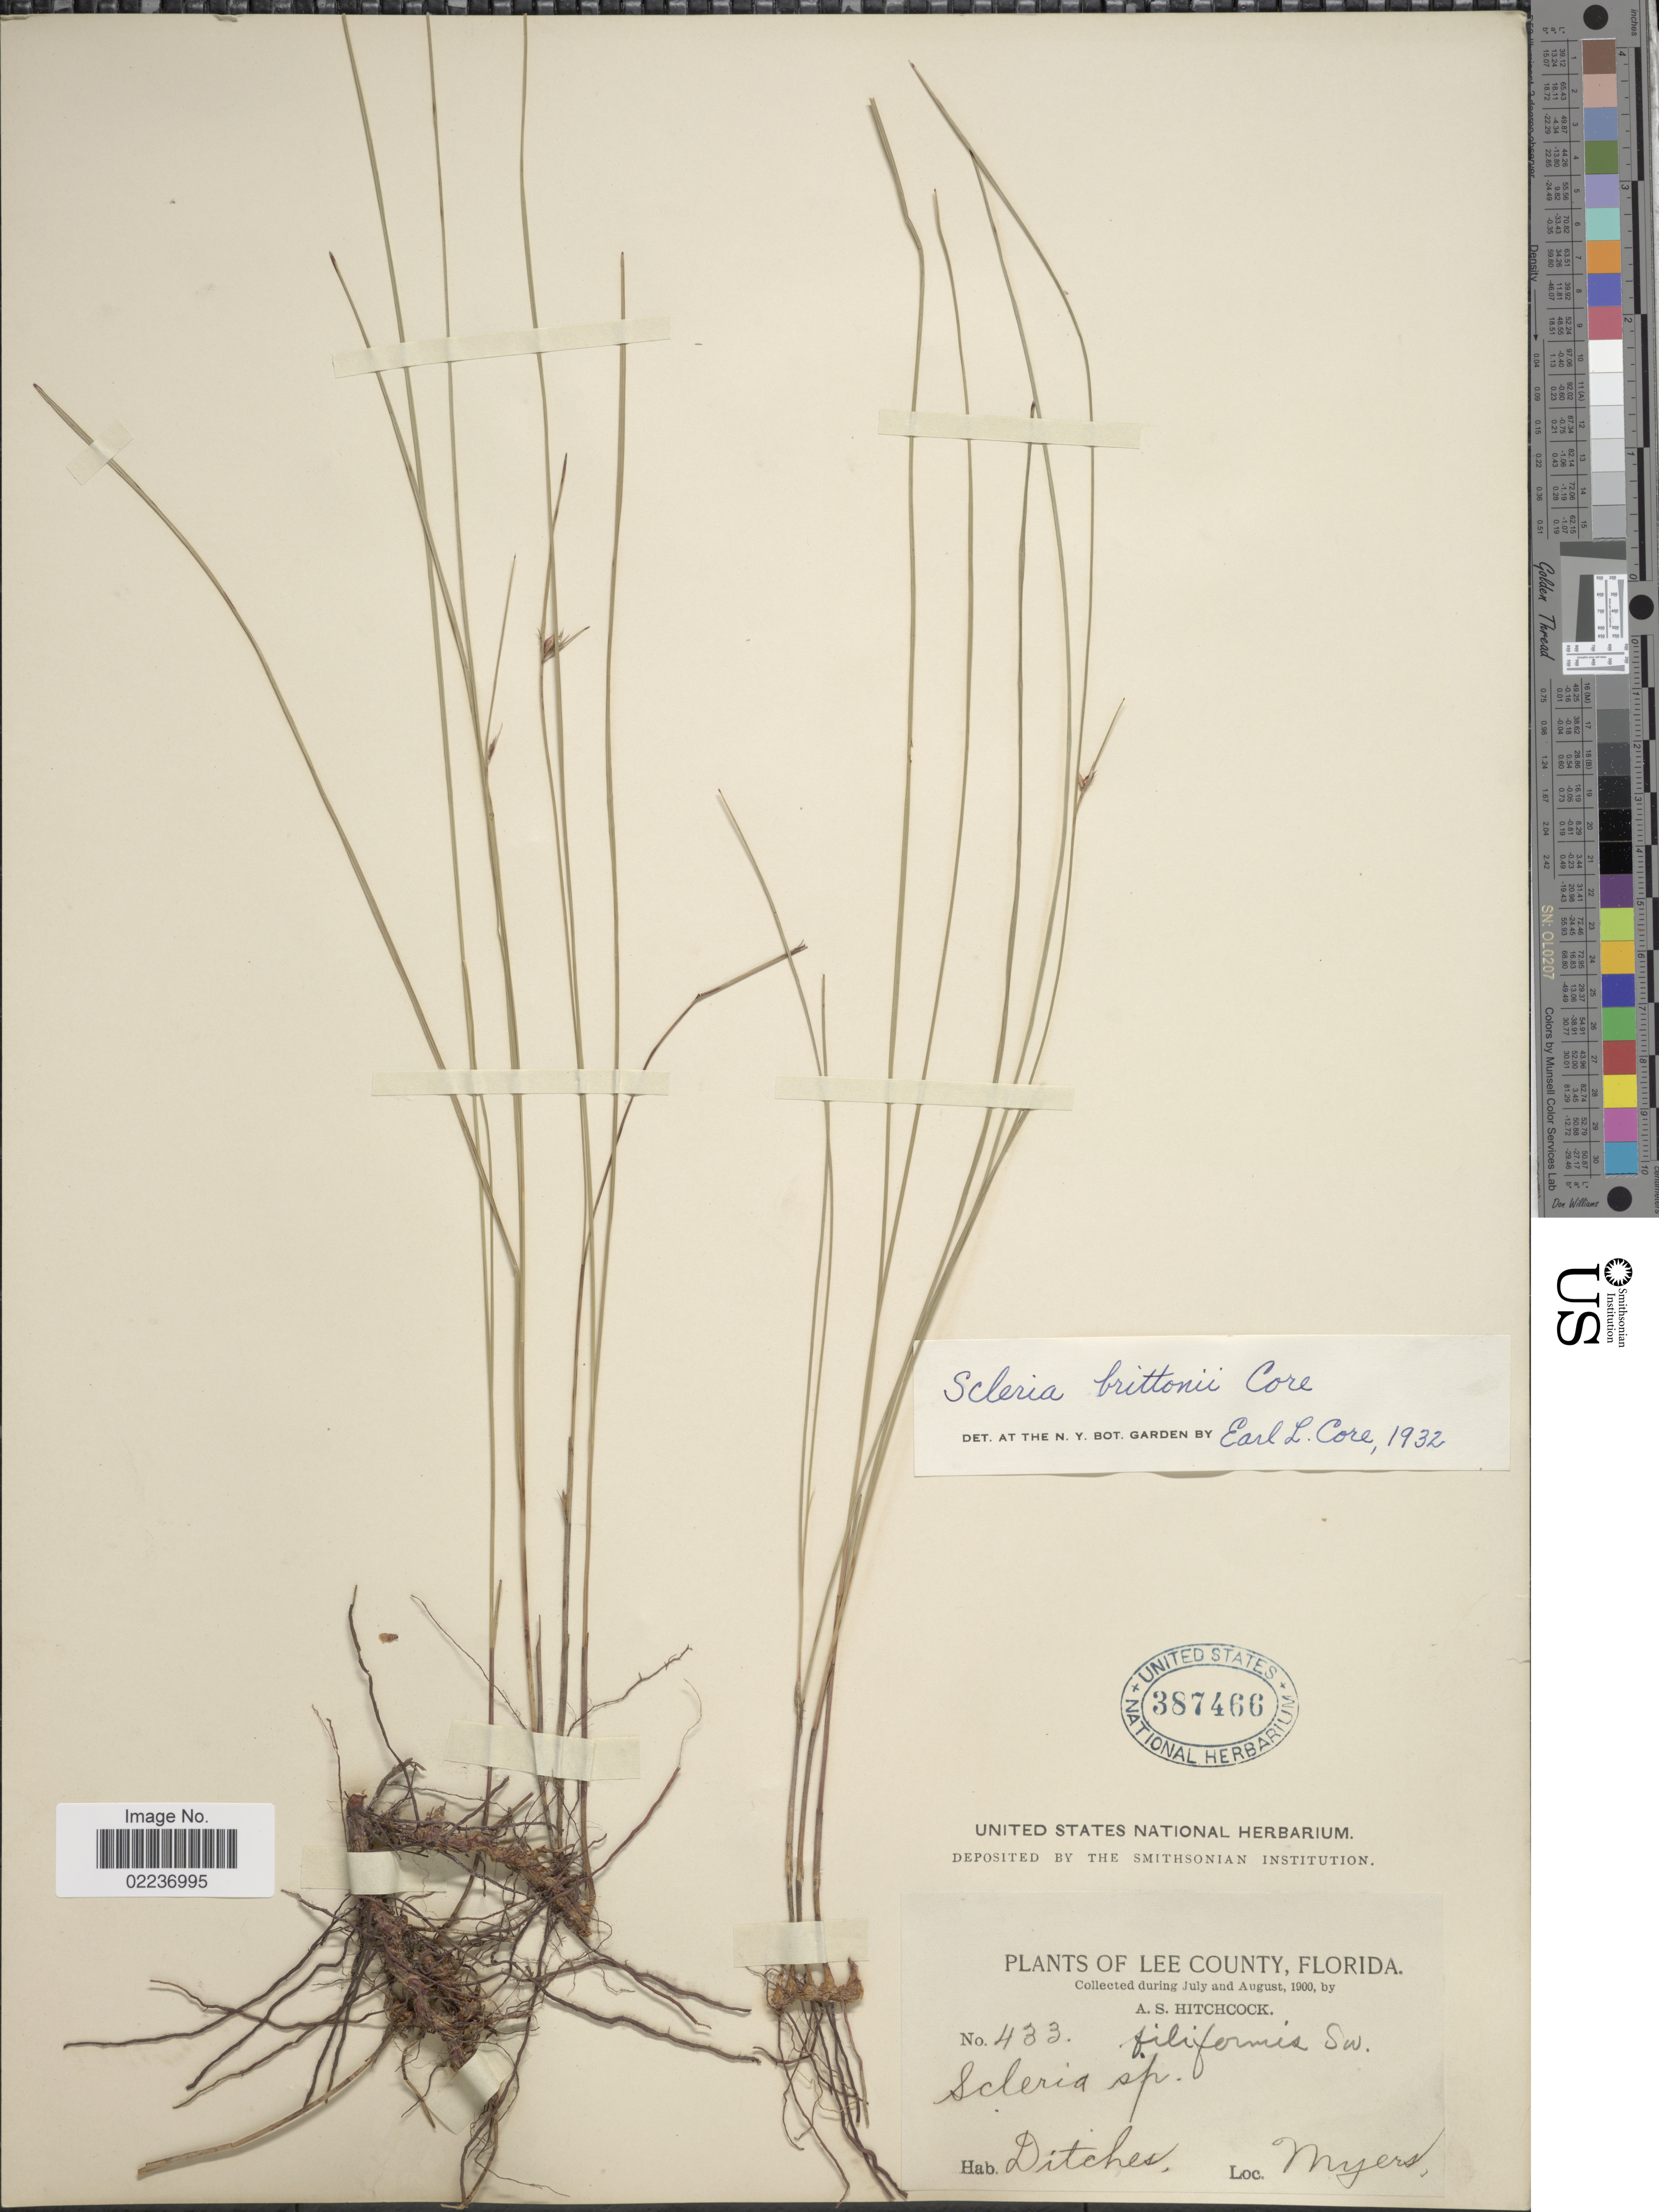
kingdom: Plantae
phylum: Tracheophyta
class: Liliopsida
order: Poales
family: Cyperaceae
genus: Scleria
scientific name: Scleria brittonii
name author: Core ex Small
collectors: A. S. Hitchcock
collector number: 433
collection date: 1900-07/1900-08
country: United States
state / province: Florida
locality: Lee County, ditches, Myers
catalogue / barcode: US 387466